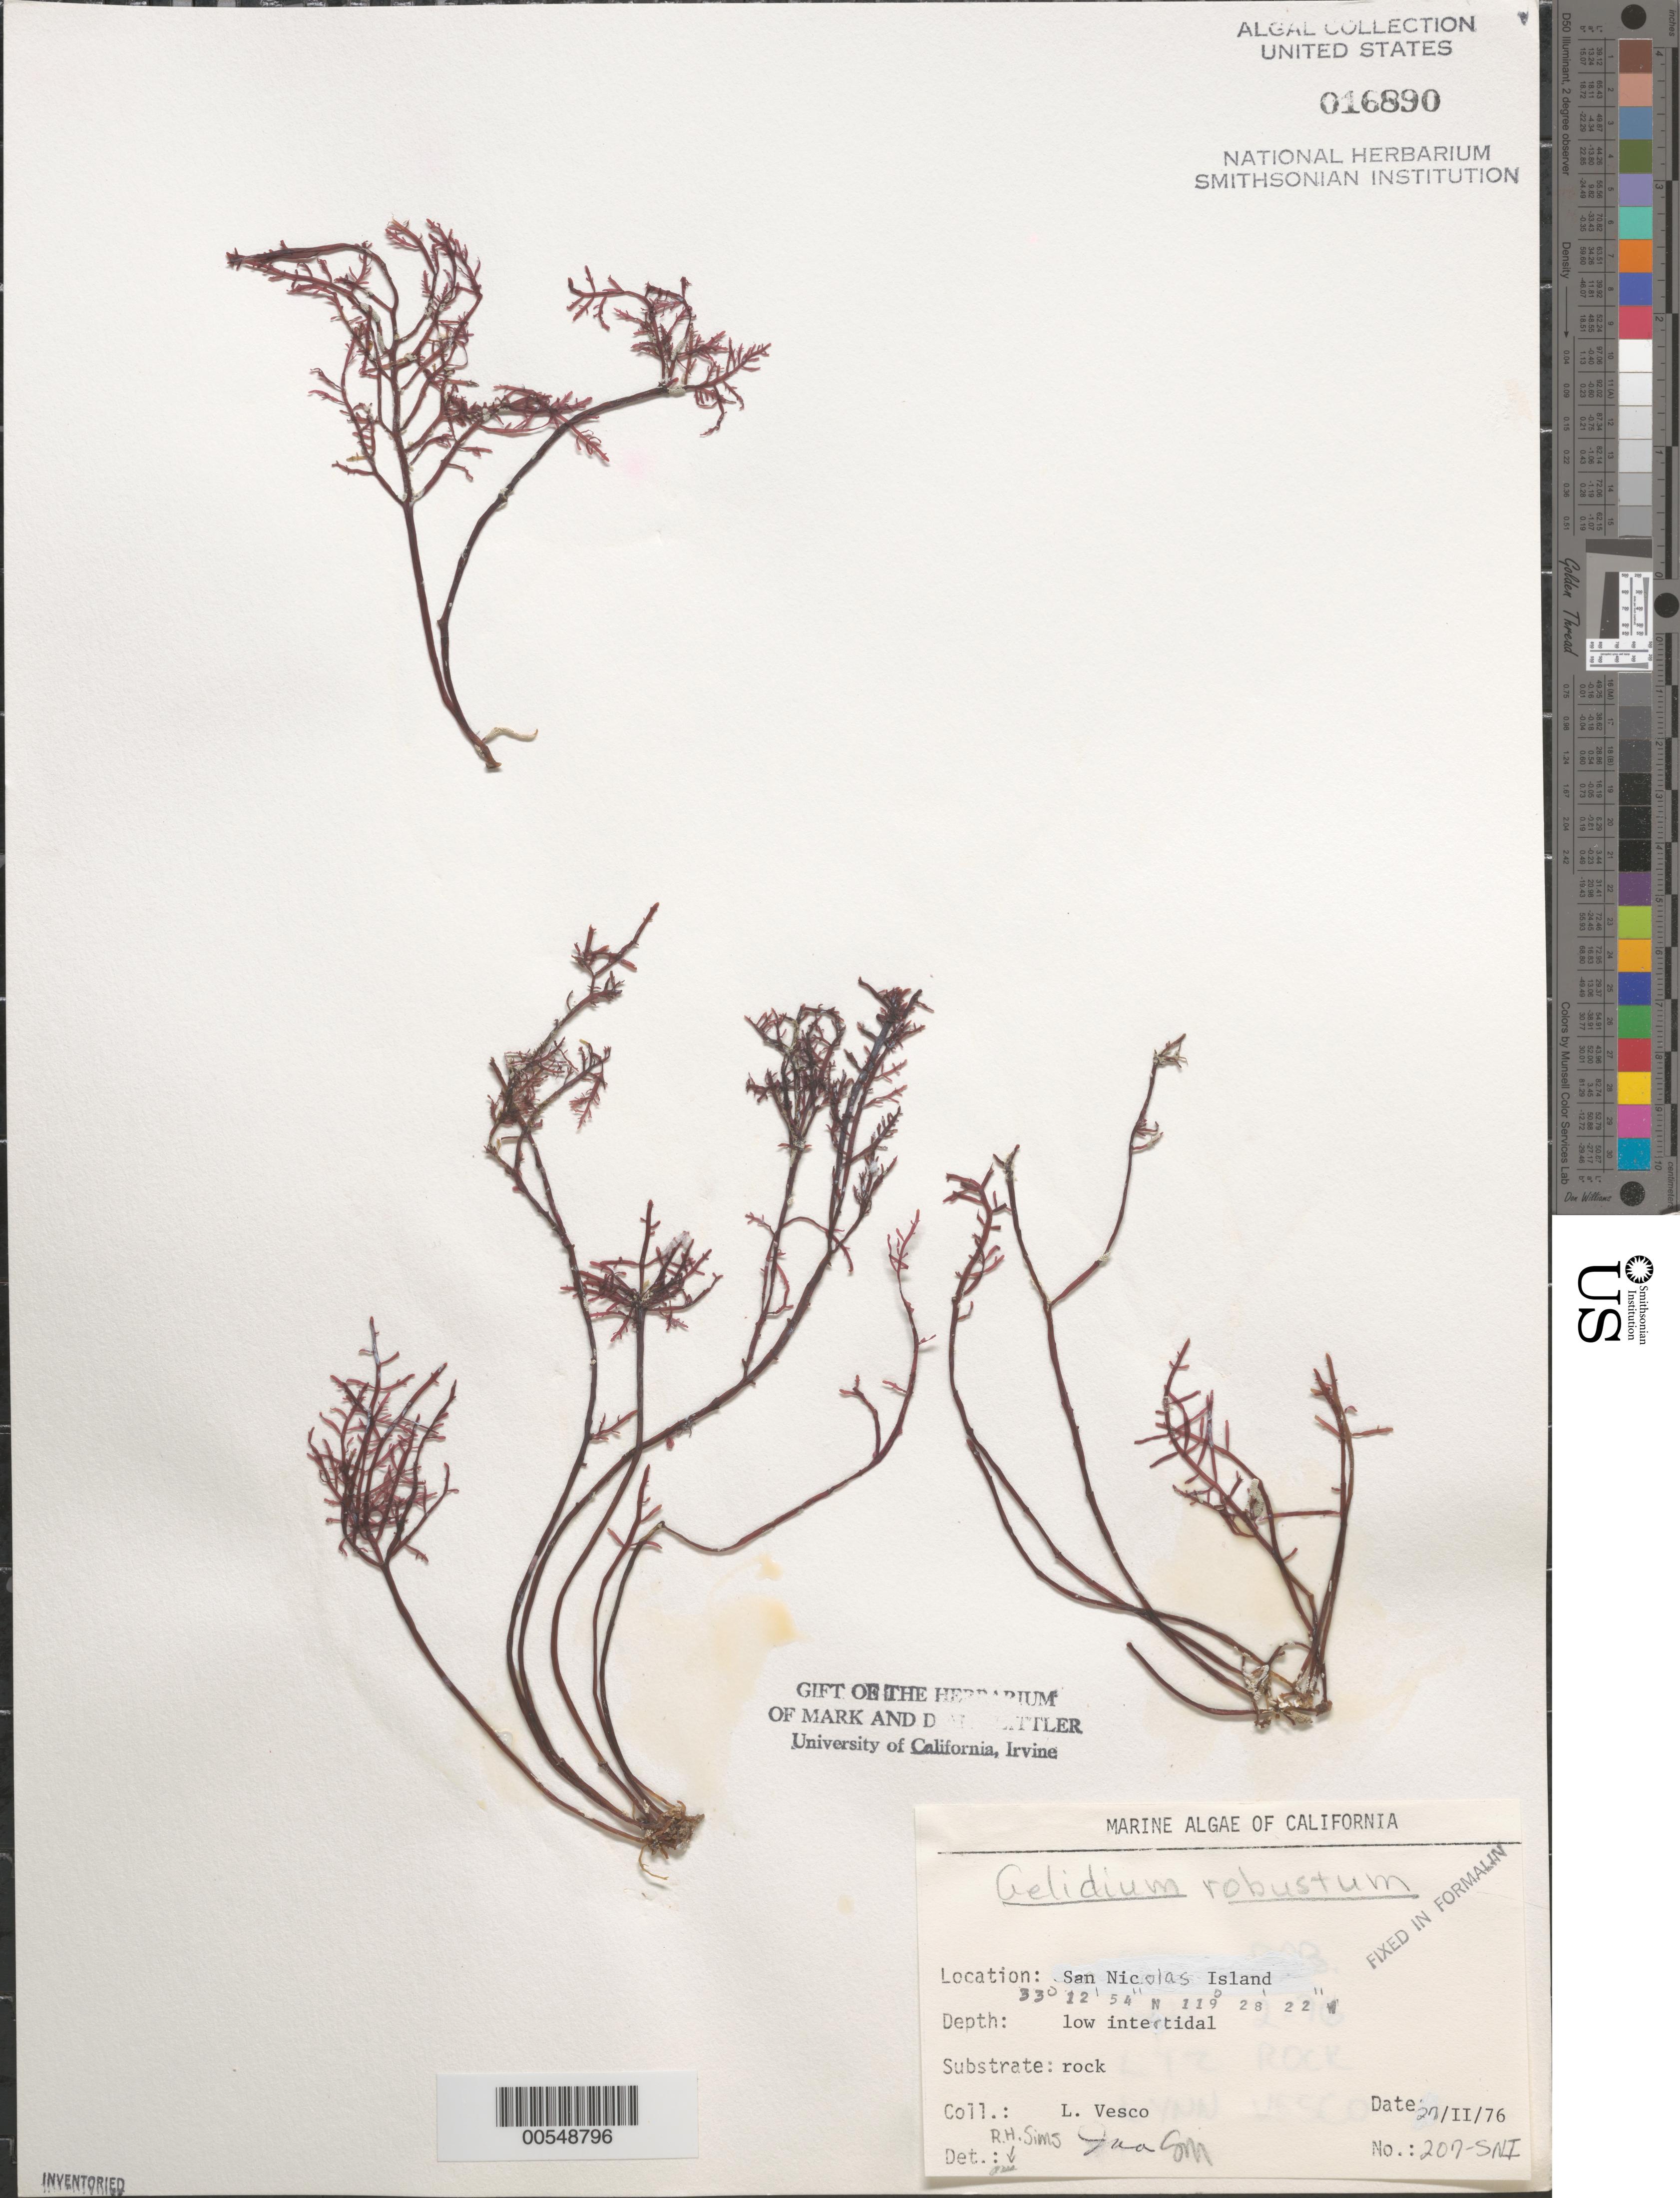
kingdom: Plantae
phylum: Rhodophyta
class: Florideophyceae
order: Gelidiales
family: Gelidiaceae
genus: Gelidium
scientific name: Gelidium robustum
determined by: Sims, Robert H.; Murray, S. N.; Abbott, Isabella A.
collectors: L. Vesco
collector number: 207-SNI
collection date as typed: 27 Feb 1976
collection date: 1976-02-27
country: United States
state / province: California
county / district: Ventura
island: San Nicolas Island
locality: Dutch Harbor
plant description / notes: BLM-SOCALBIGHT Rocky Intertidal Survey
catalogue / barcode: US 16890